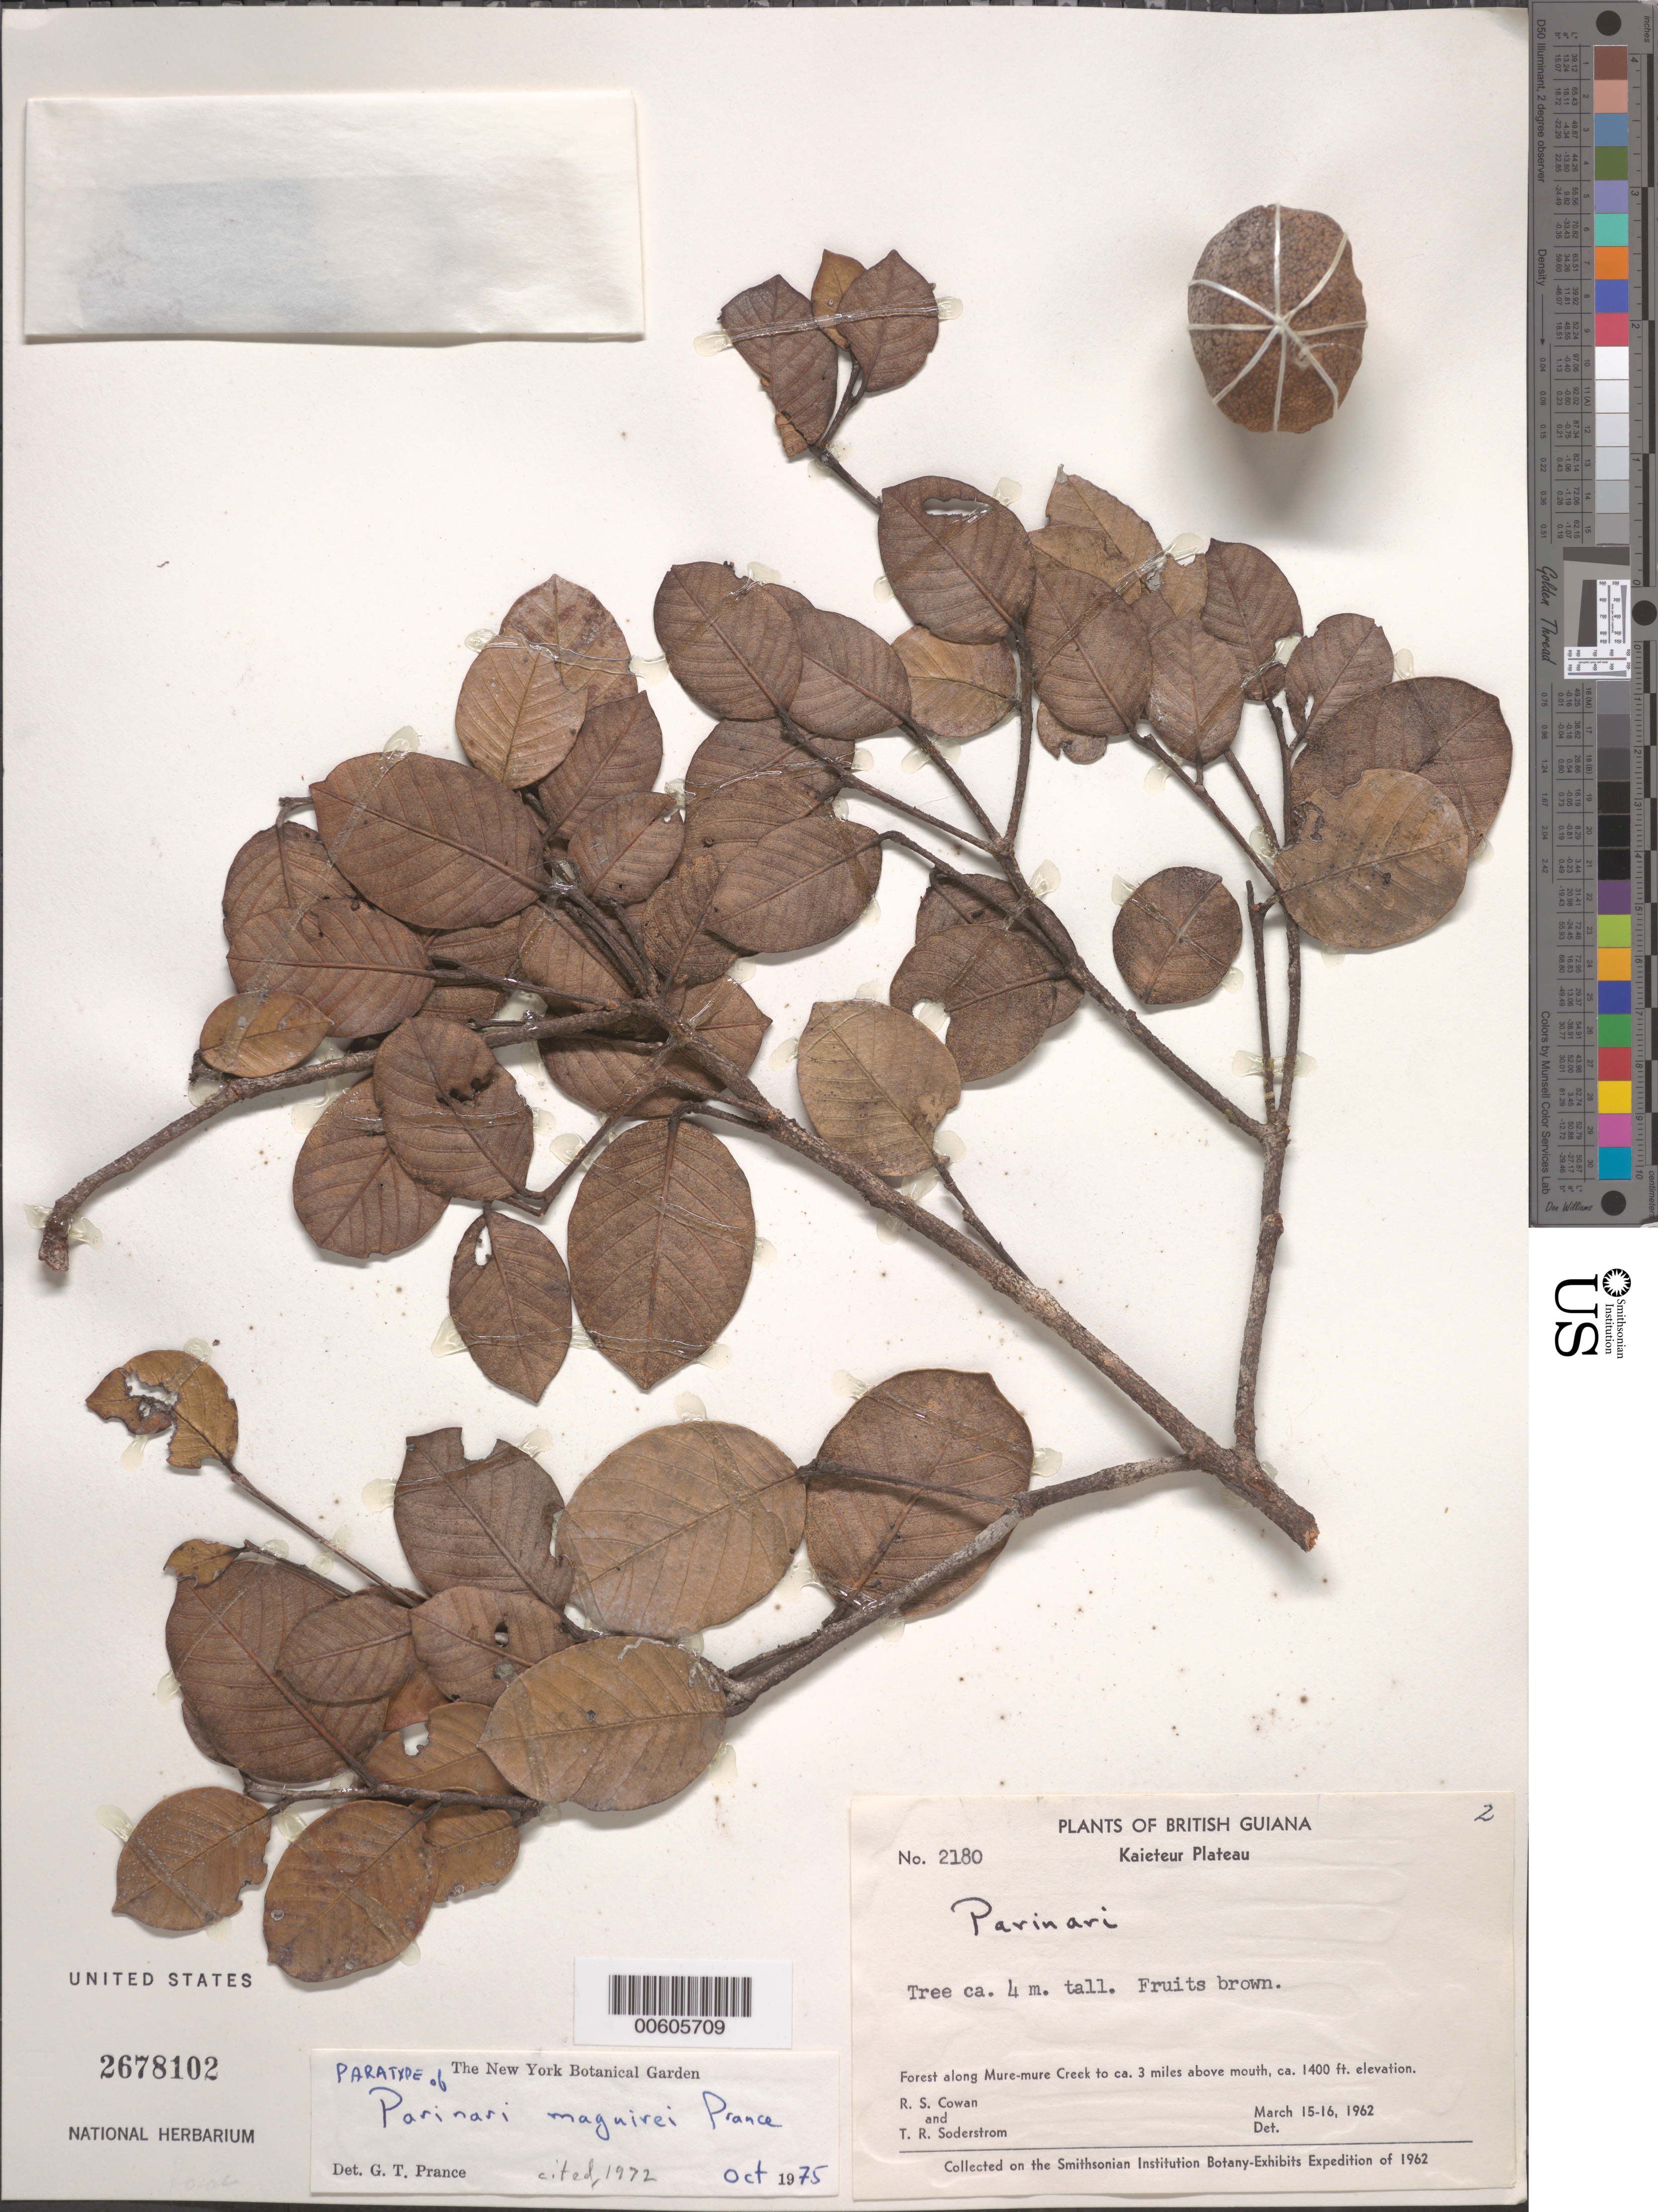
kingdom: Plantae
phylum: Tracheophyta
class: Magnoliopsida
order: Malpighiales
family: Chrysobalanaceae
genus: Parinari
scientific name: Parinari maguirei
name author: Prance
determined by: Prance, G. T.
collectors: R. S. Cowan & T. R. Soderstrom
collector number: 2180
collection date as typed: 15-Mar-62 to 16-Mar-62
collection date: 1962-03-15/1962-03-16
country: Guyana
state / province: Potaro-Siparuni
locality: Kaieteur Plateau, Mure-mure Creek to ca. 3 mi. above mouth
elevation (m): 427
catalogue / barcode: US 2678102